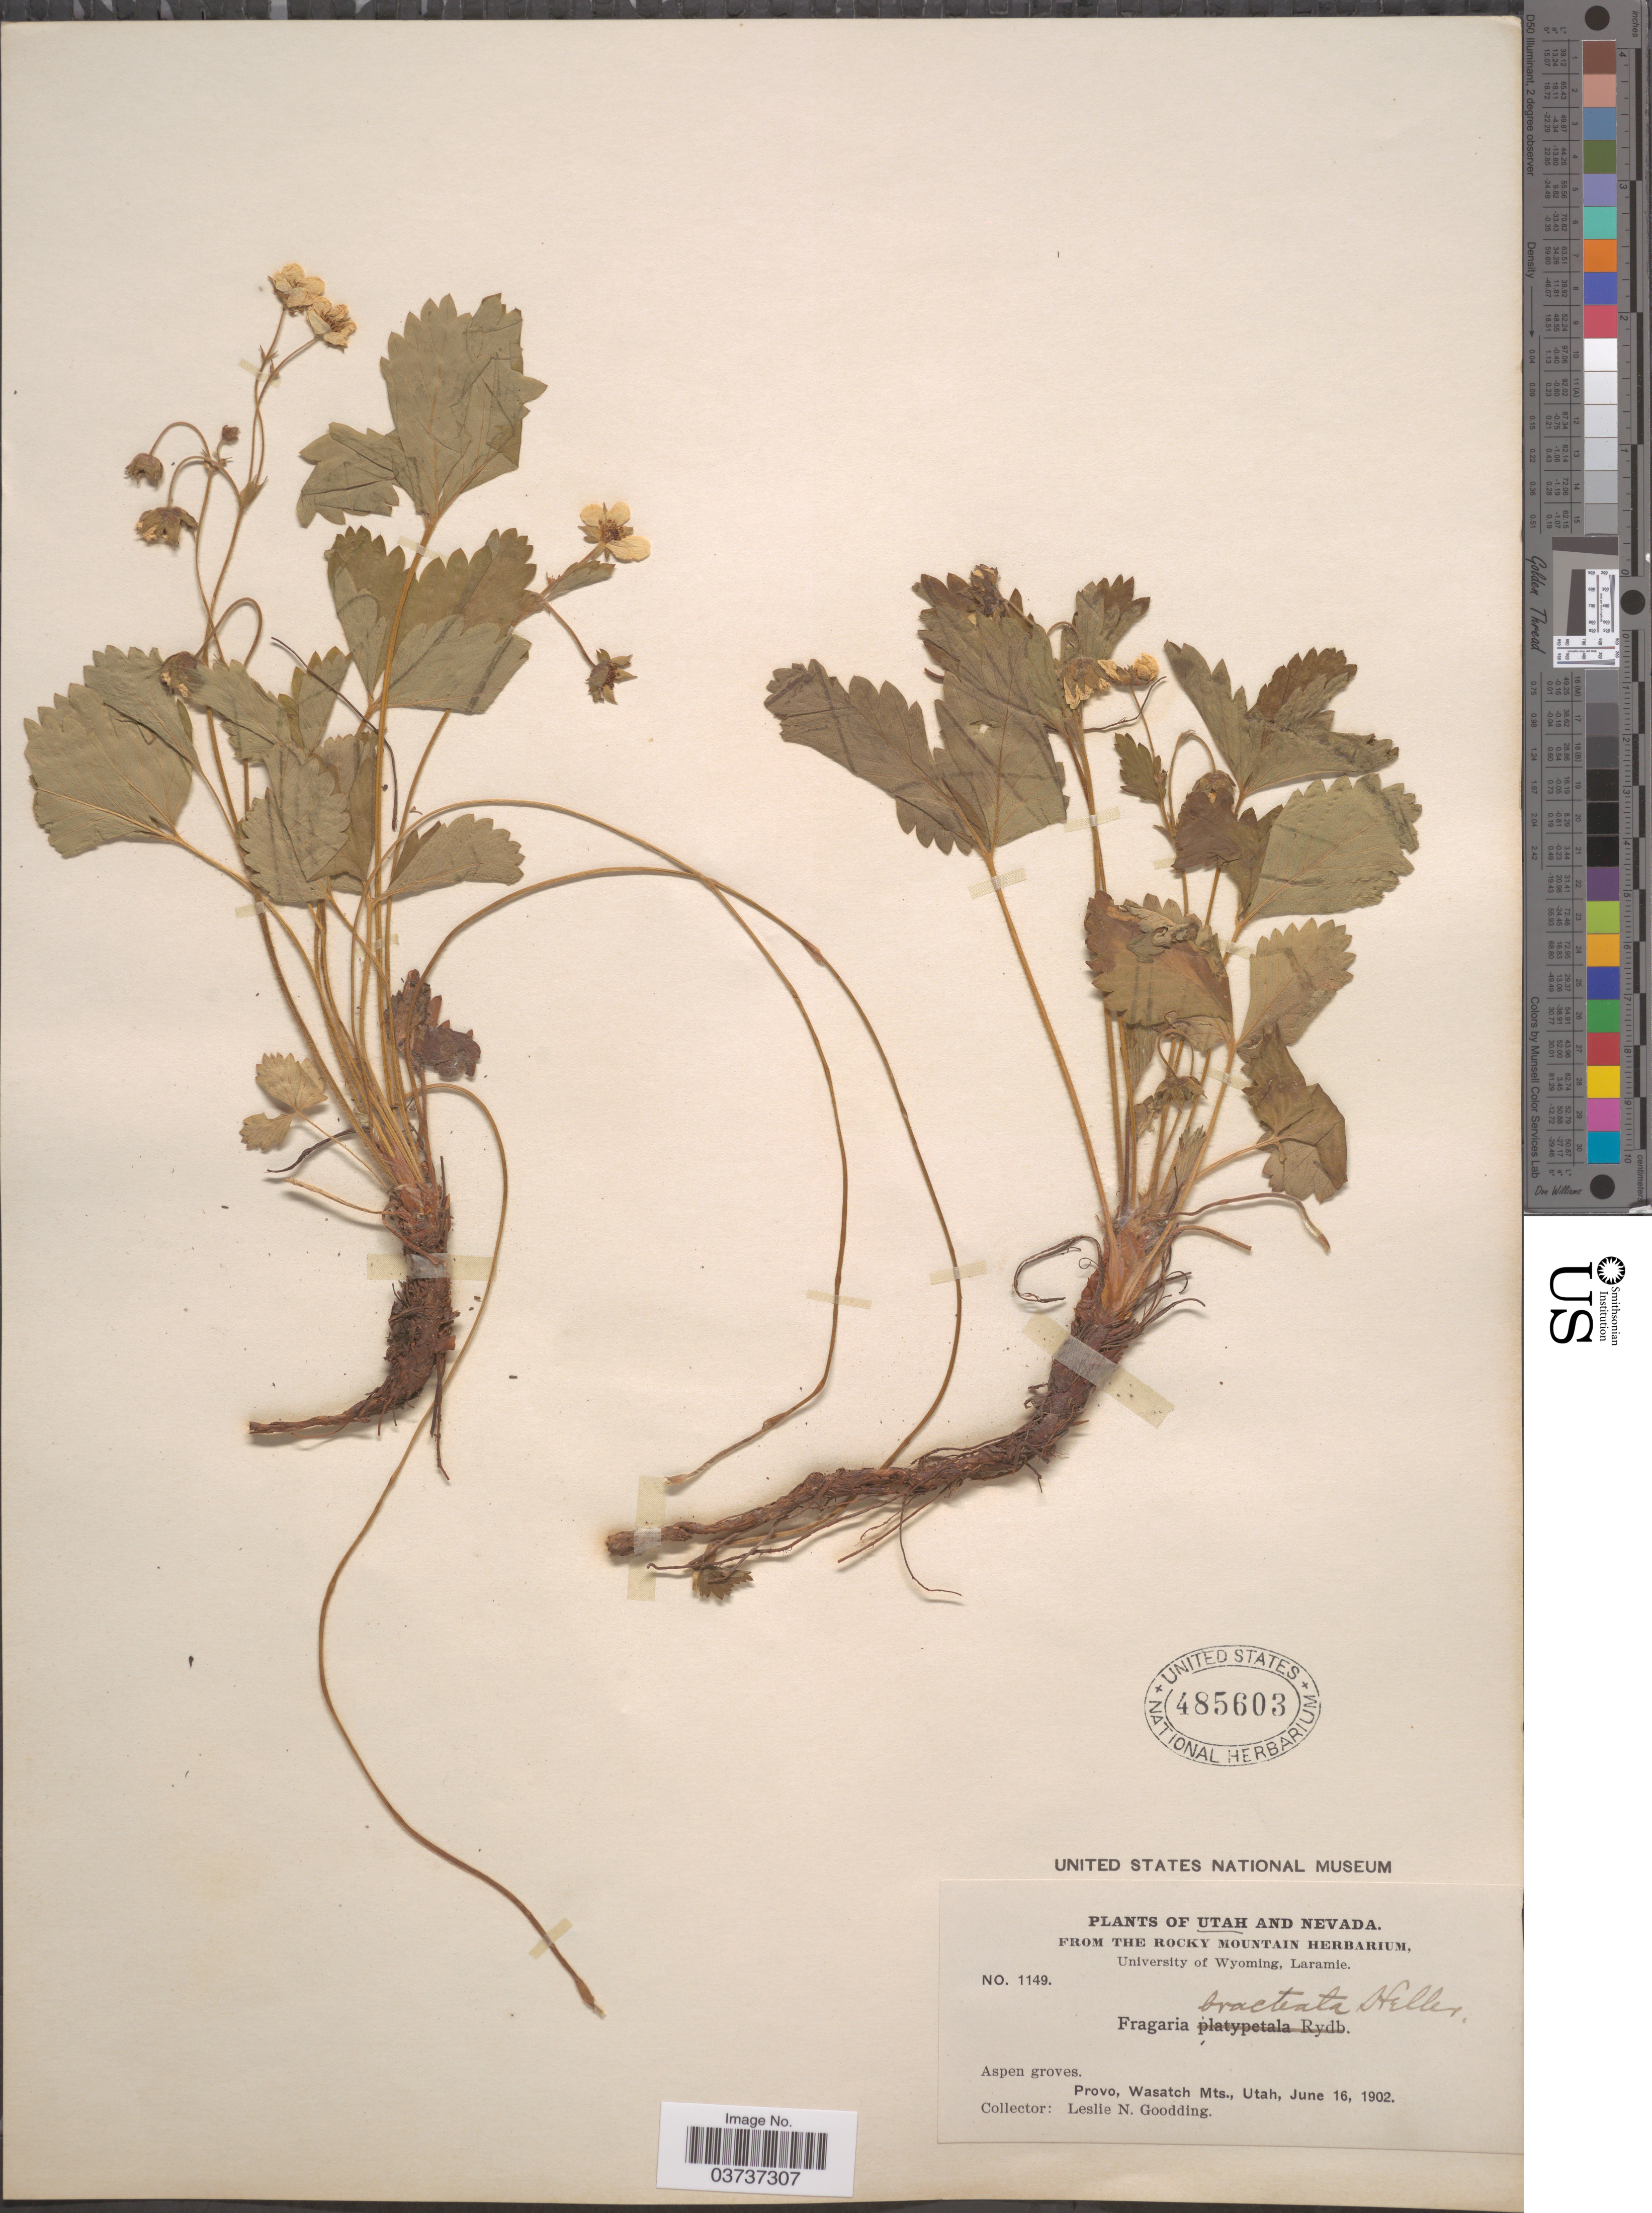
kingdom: Plantae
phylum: Tracheophyta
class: Magnoliopsida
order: Rosales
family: Rosaceae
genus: Fragaria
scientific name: Fragaria vesca subsp. bracteata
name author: L.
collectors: L. N. Goodding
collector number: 1149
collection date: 1902-06-16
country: United States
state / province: Utah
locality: Aspen groves. Provo, Wasatch Mts.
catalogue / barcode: US 485603